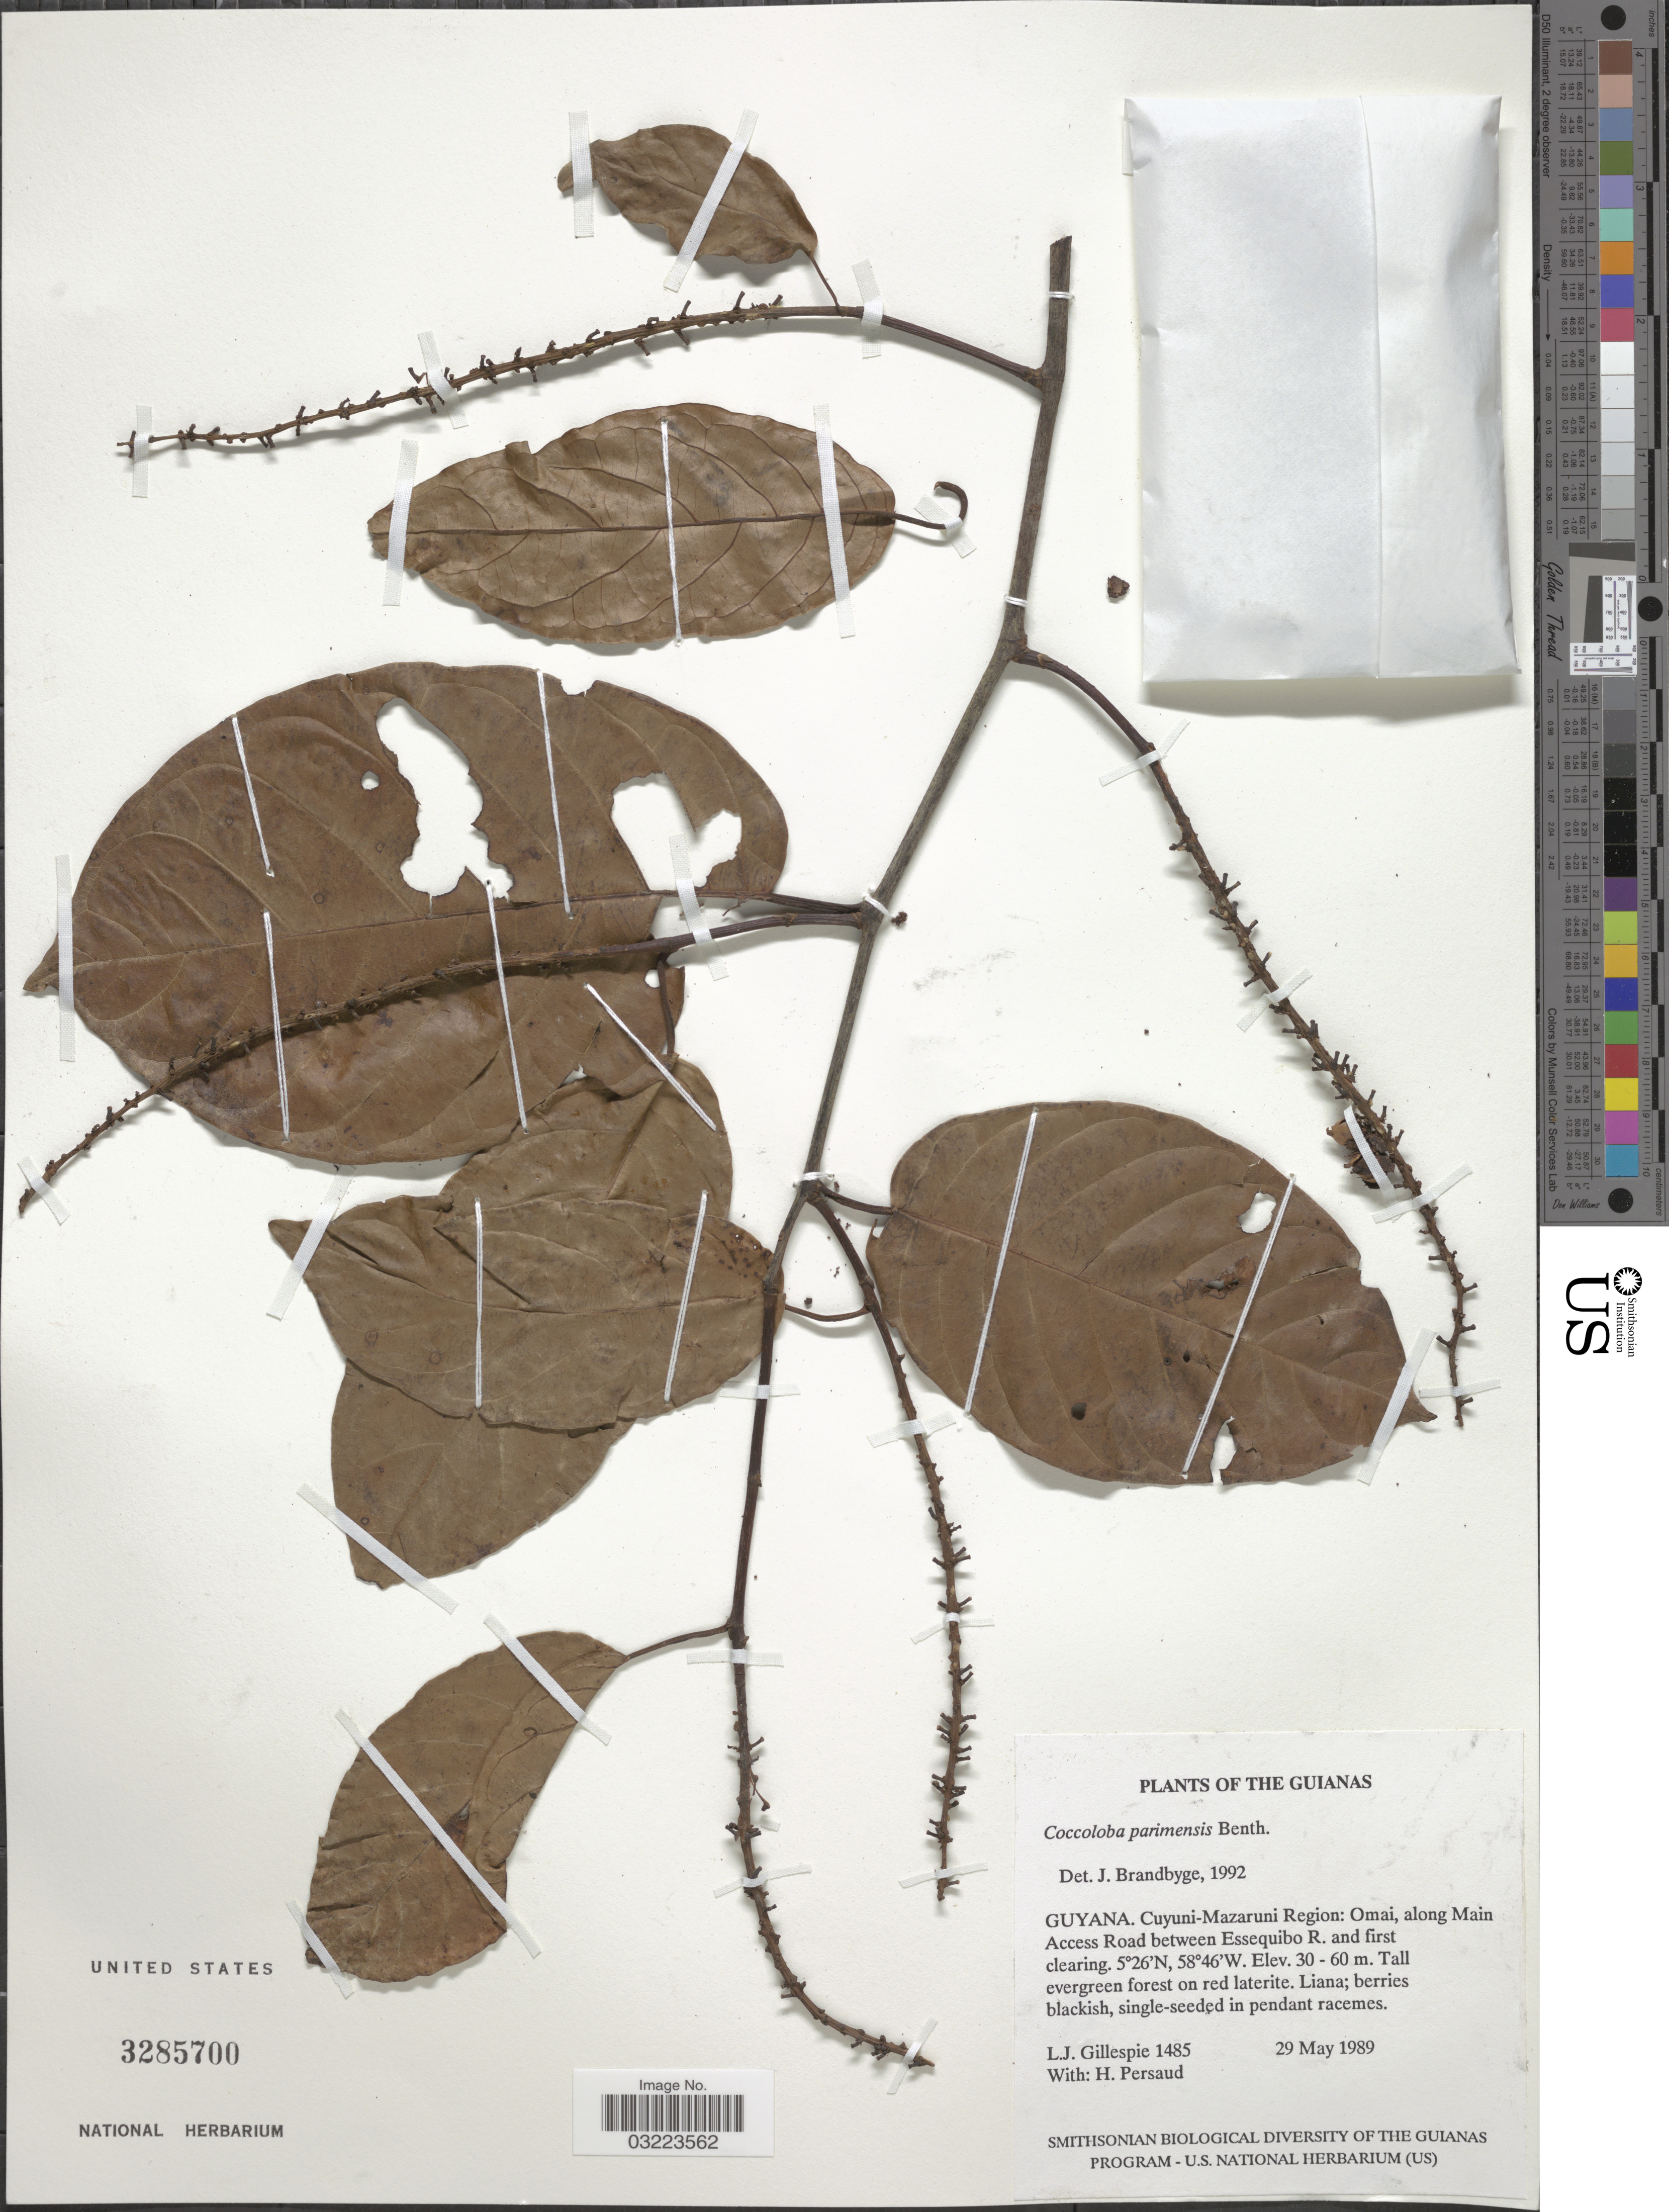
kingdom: Plantae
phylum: Tracheophyta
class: Magnoliopsida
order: Caryophyllales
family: Polygonaceae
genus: Coccoloba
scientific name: Coccoloba parimensis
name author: Benth.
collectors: L. Gillespie & H. Persaud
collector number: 1485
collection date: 1989-05-29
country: Guyana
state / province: Cuyuni-Mazaruni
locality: The Guianas, Cuyuni-Mazaruni Region: Omai, along Main Access Road between Essequibo R. and first clearing.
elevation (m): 30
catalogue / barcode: US 3285700